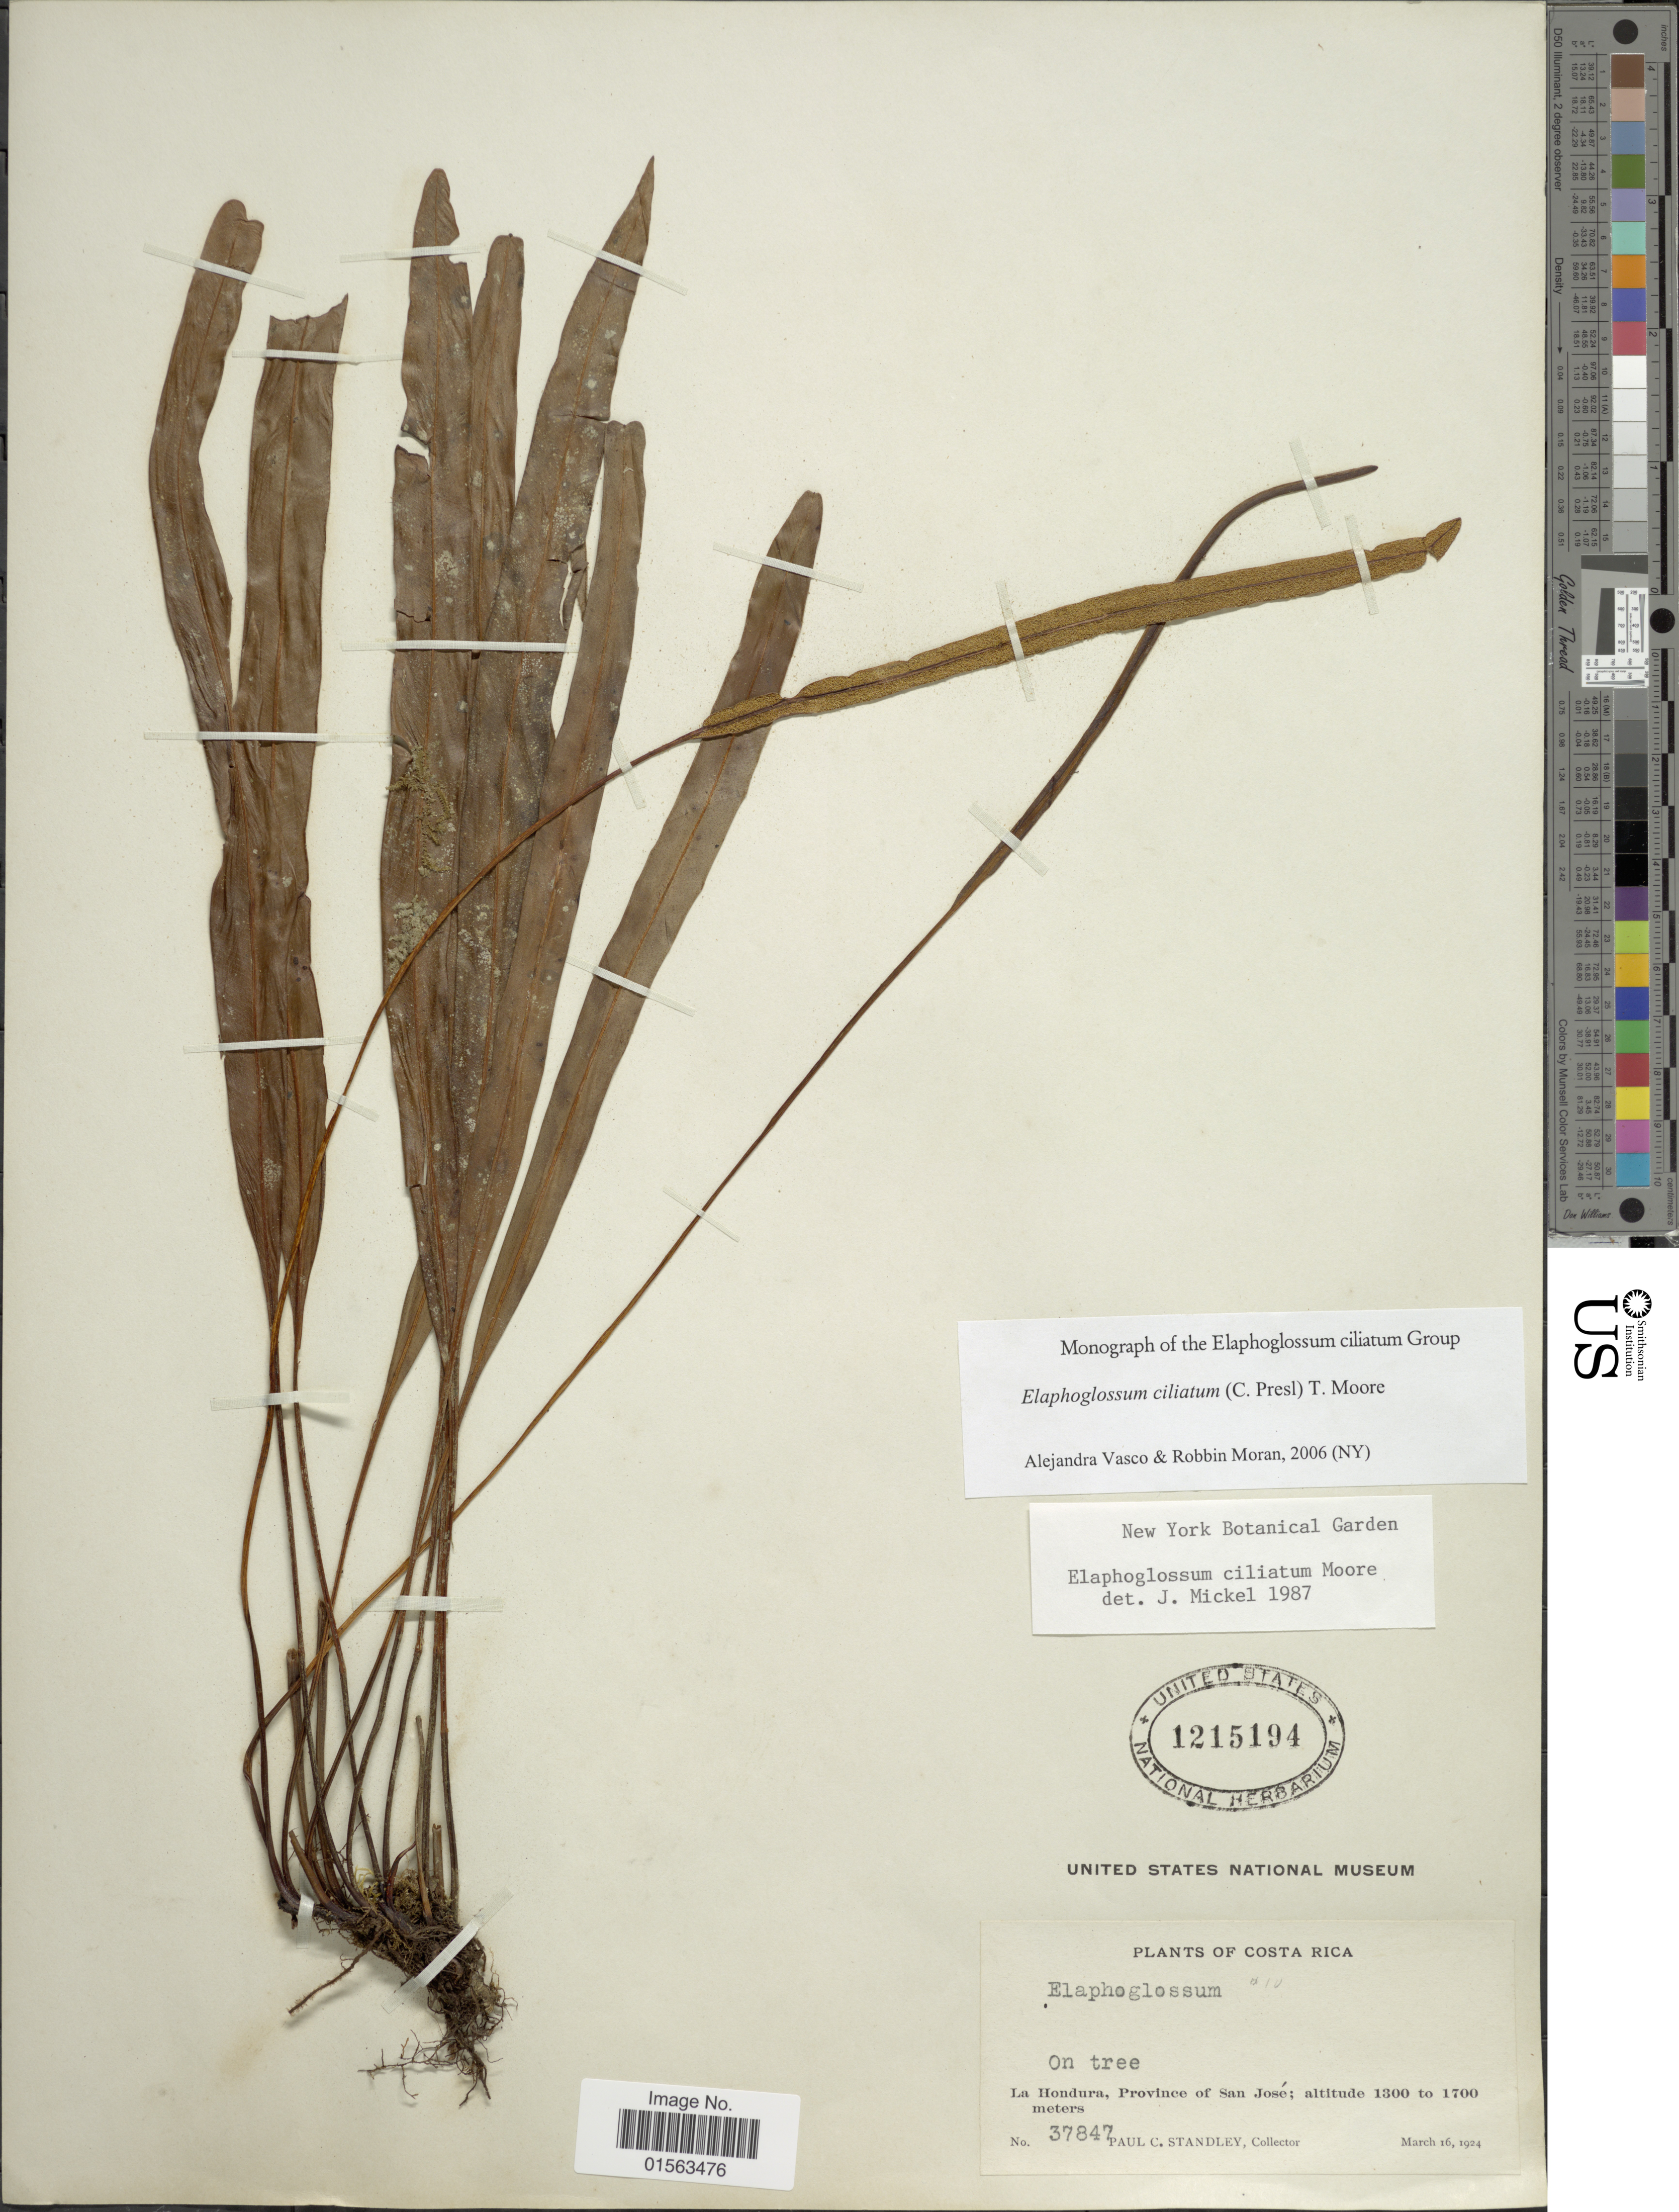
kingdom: Plantae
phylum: Tracheophyta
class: Polypodiopsida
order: Polypodiales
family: Dryopteridaceae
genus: Elaphoglossum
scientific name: Elaphoglossum ciliatum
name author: (C. Presl) T. Moore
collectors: P. C. Standley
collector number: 37847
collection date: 1924-03-16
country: Costa Rica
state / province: San José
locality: La Hondura, Province of San Jose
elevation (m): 1300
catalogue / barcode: US 1215194